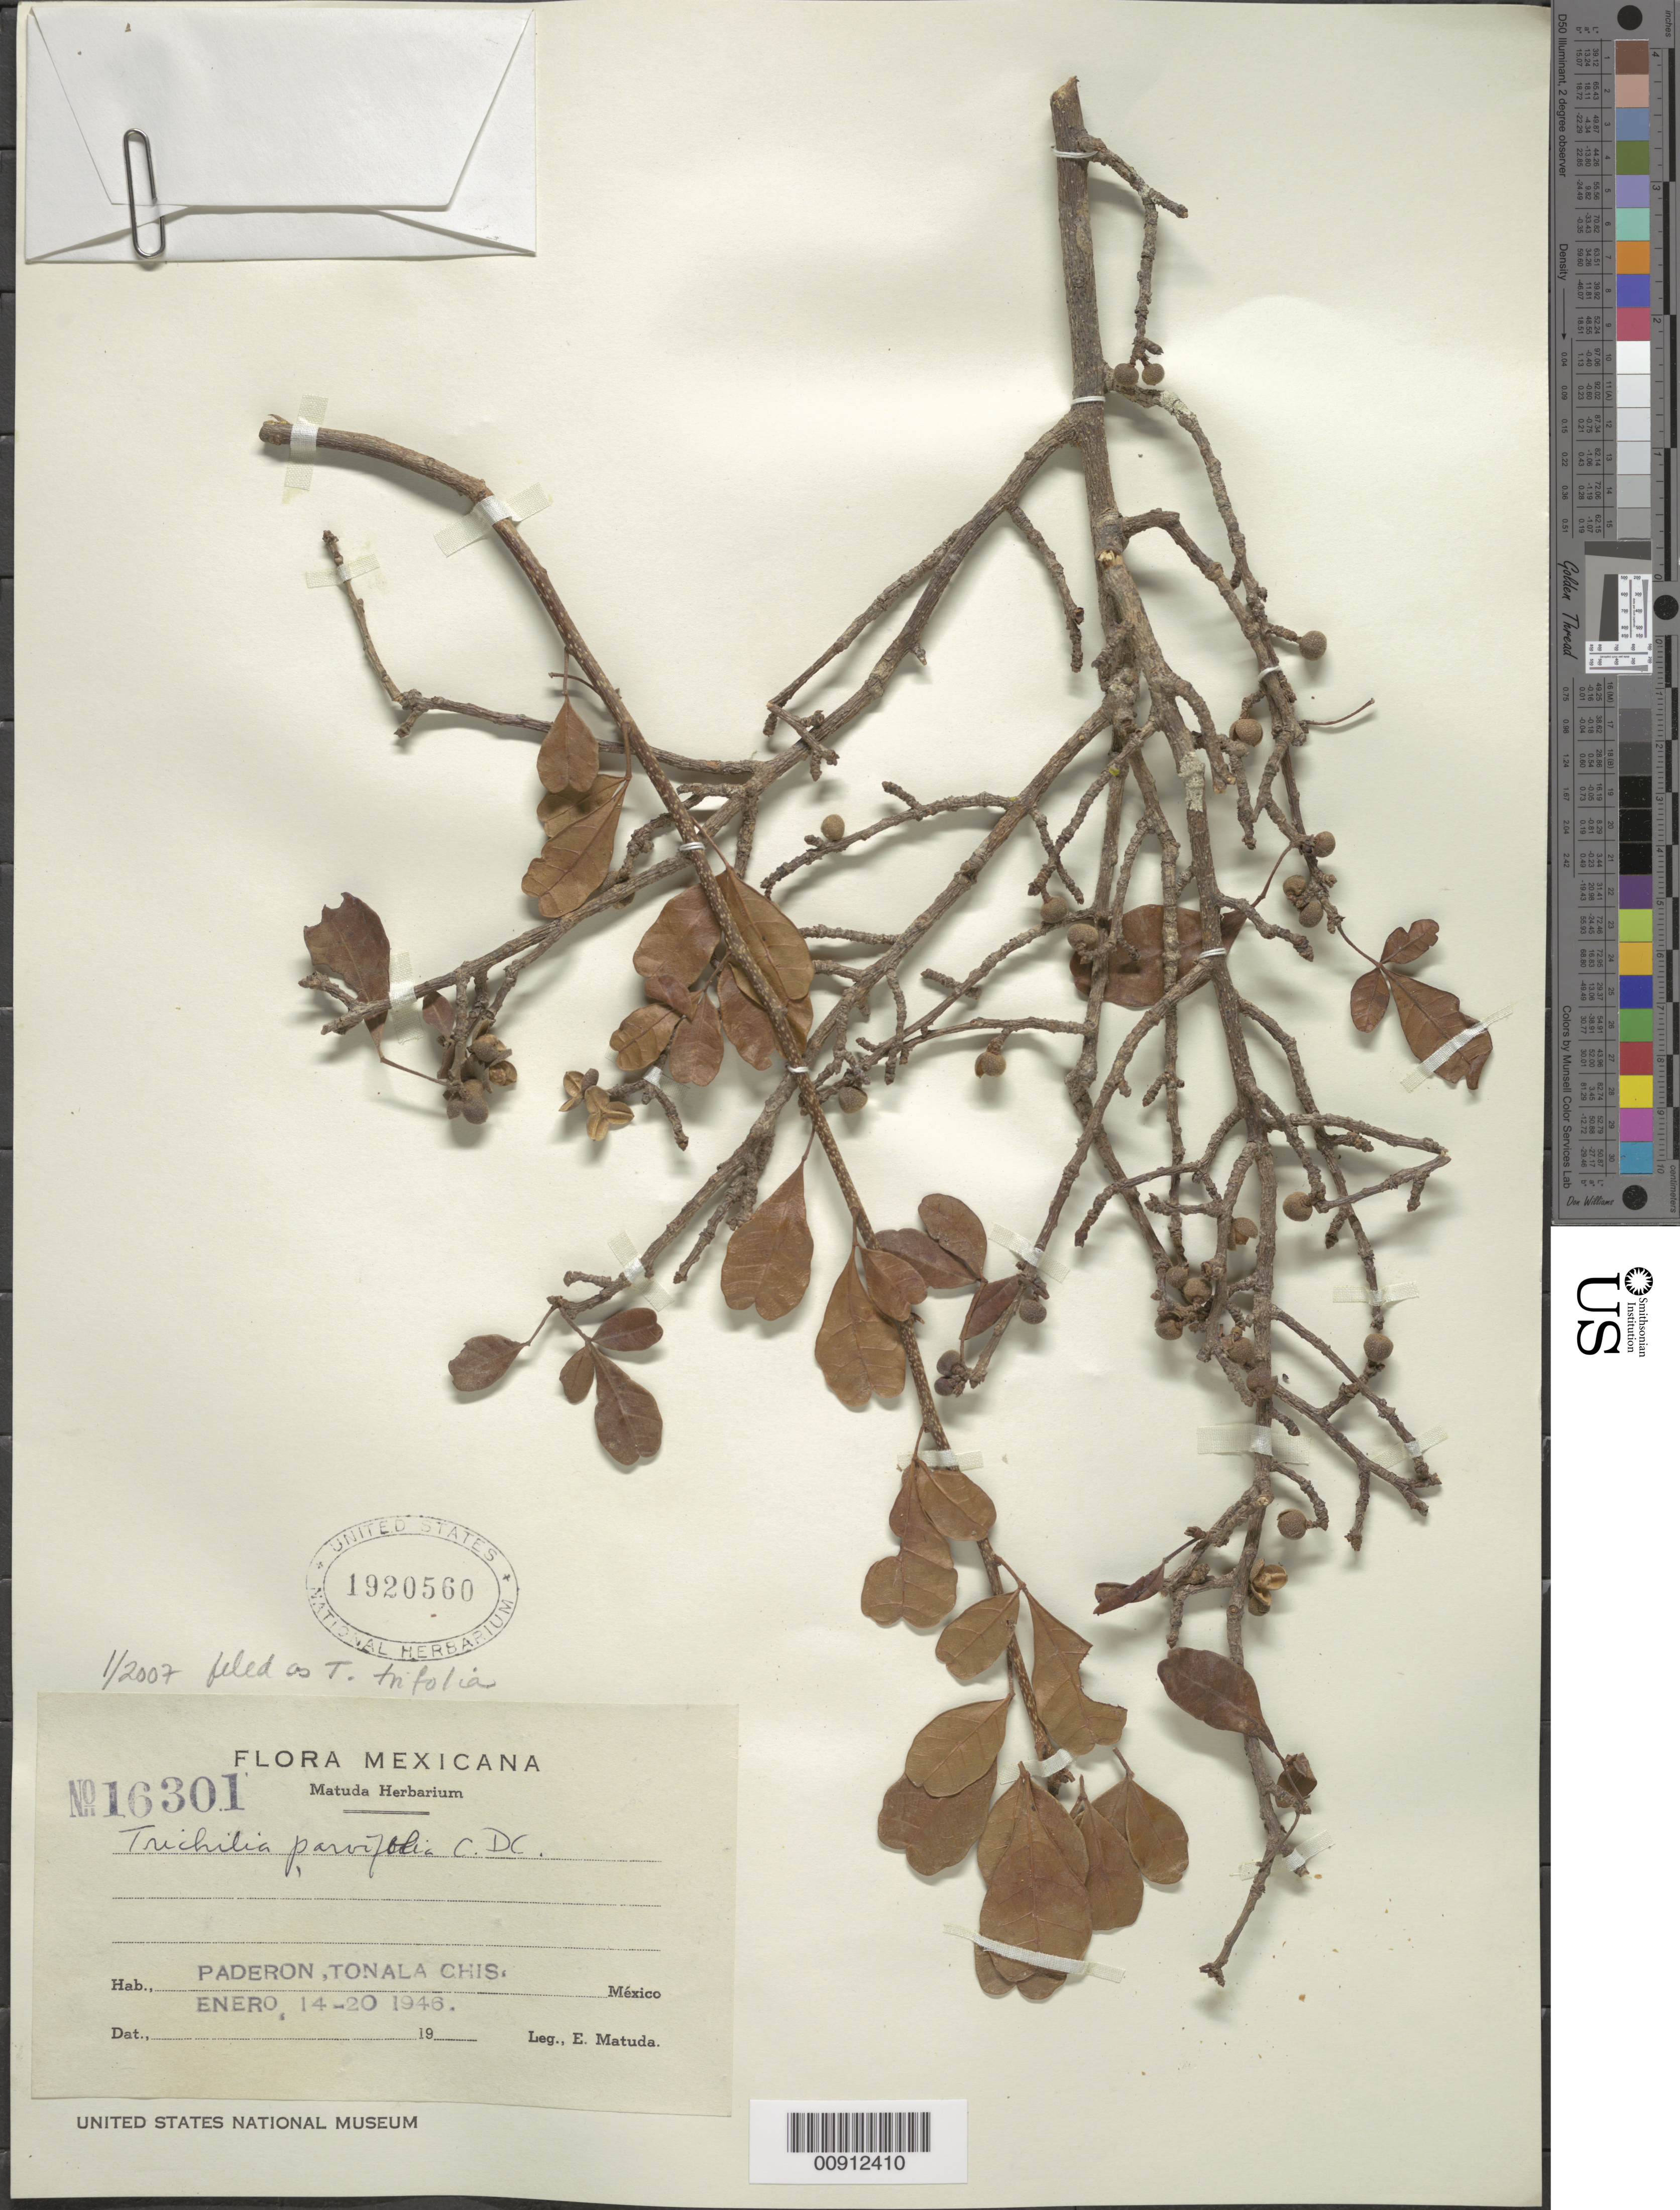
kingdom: Plantae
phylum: Tracheophyta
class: Magnoliopsida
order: Sapindales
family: Meliaceae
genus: Trichilia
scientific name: Trichilia trifolia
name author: L.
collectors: E. Matuda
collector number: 16301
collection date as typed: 14 Jan 1946 to 20 Jan 1946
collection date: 1946-01-14/1946-01-20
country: Mexico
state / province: Chiapas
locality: Paderon, Tonala, Chiapas.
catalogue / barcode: US 1920560